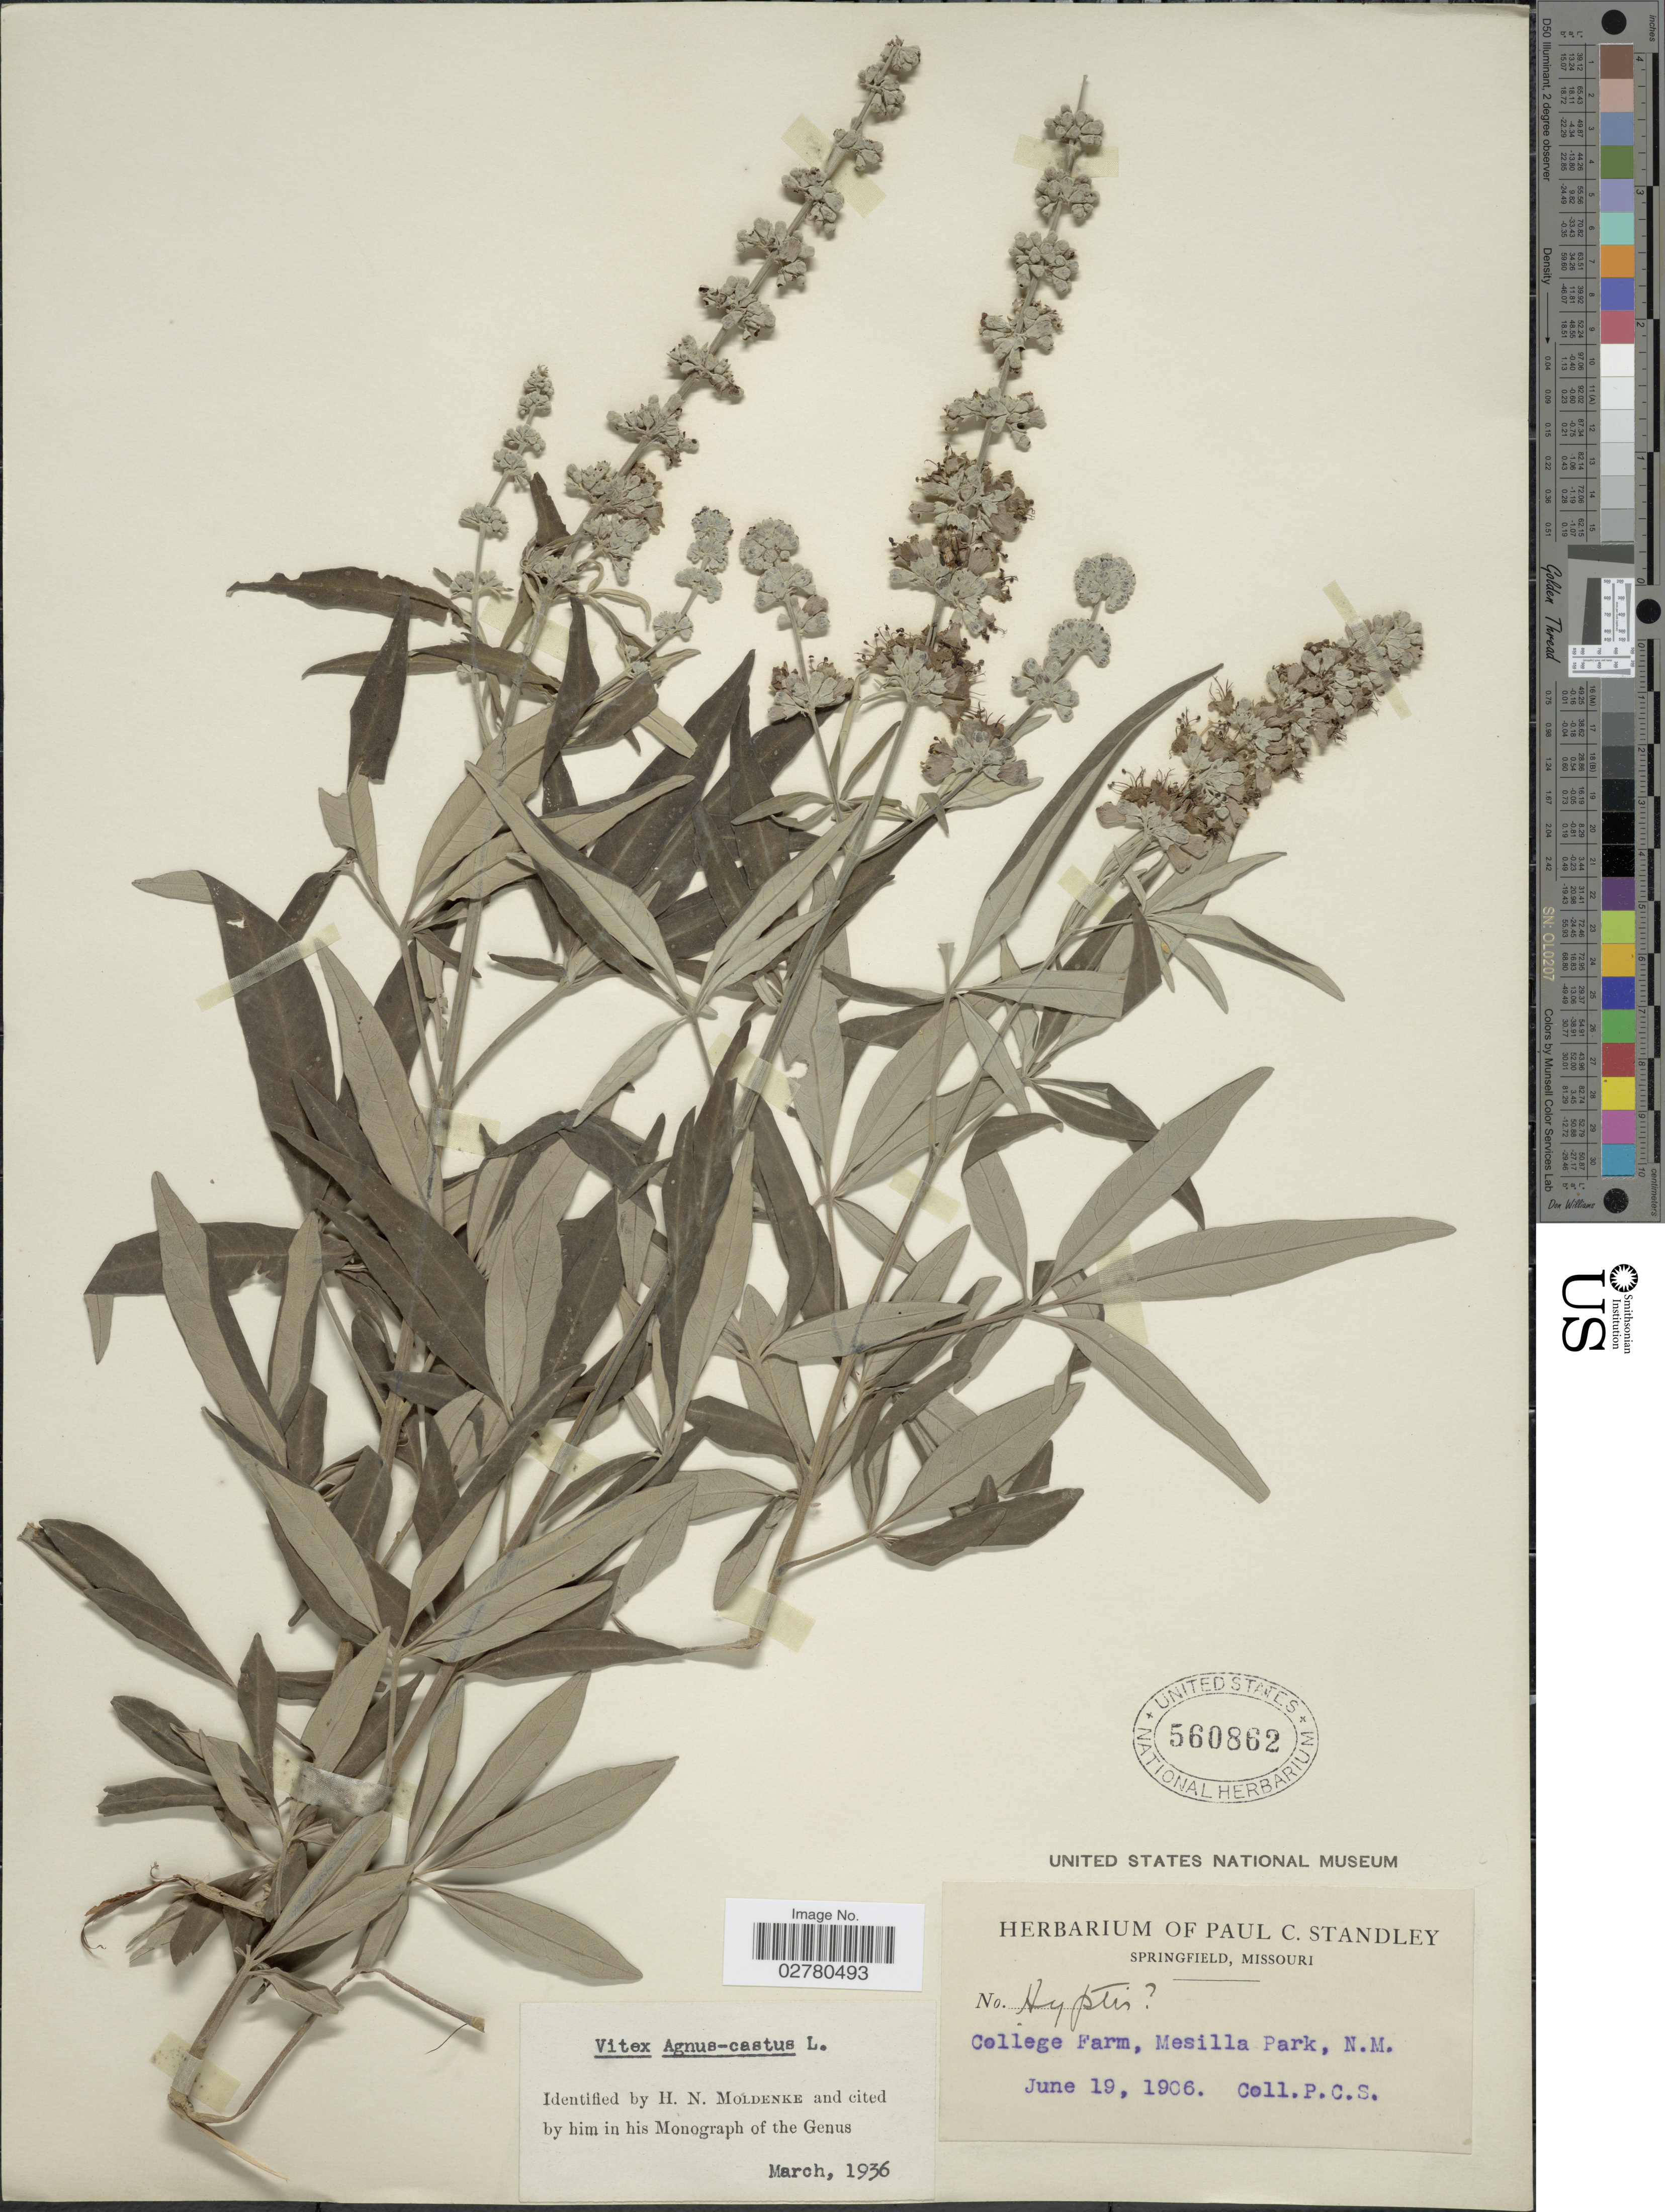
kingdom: Plantae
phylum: Tracheophyta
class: Magnoliopsida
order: Lamiales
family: Lamiaceae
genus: Vitex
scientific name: Vitex agnus-castus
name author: L.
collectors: P. C. Standley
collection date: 1906-06-19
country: United States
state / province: New Mexico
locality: College Farm, Mesilla Park.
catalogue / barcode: US 560862